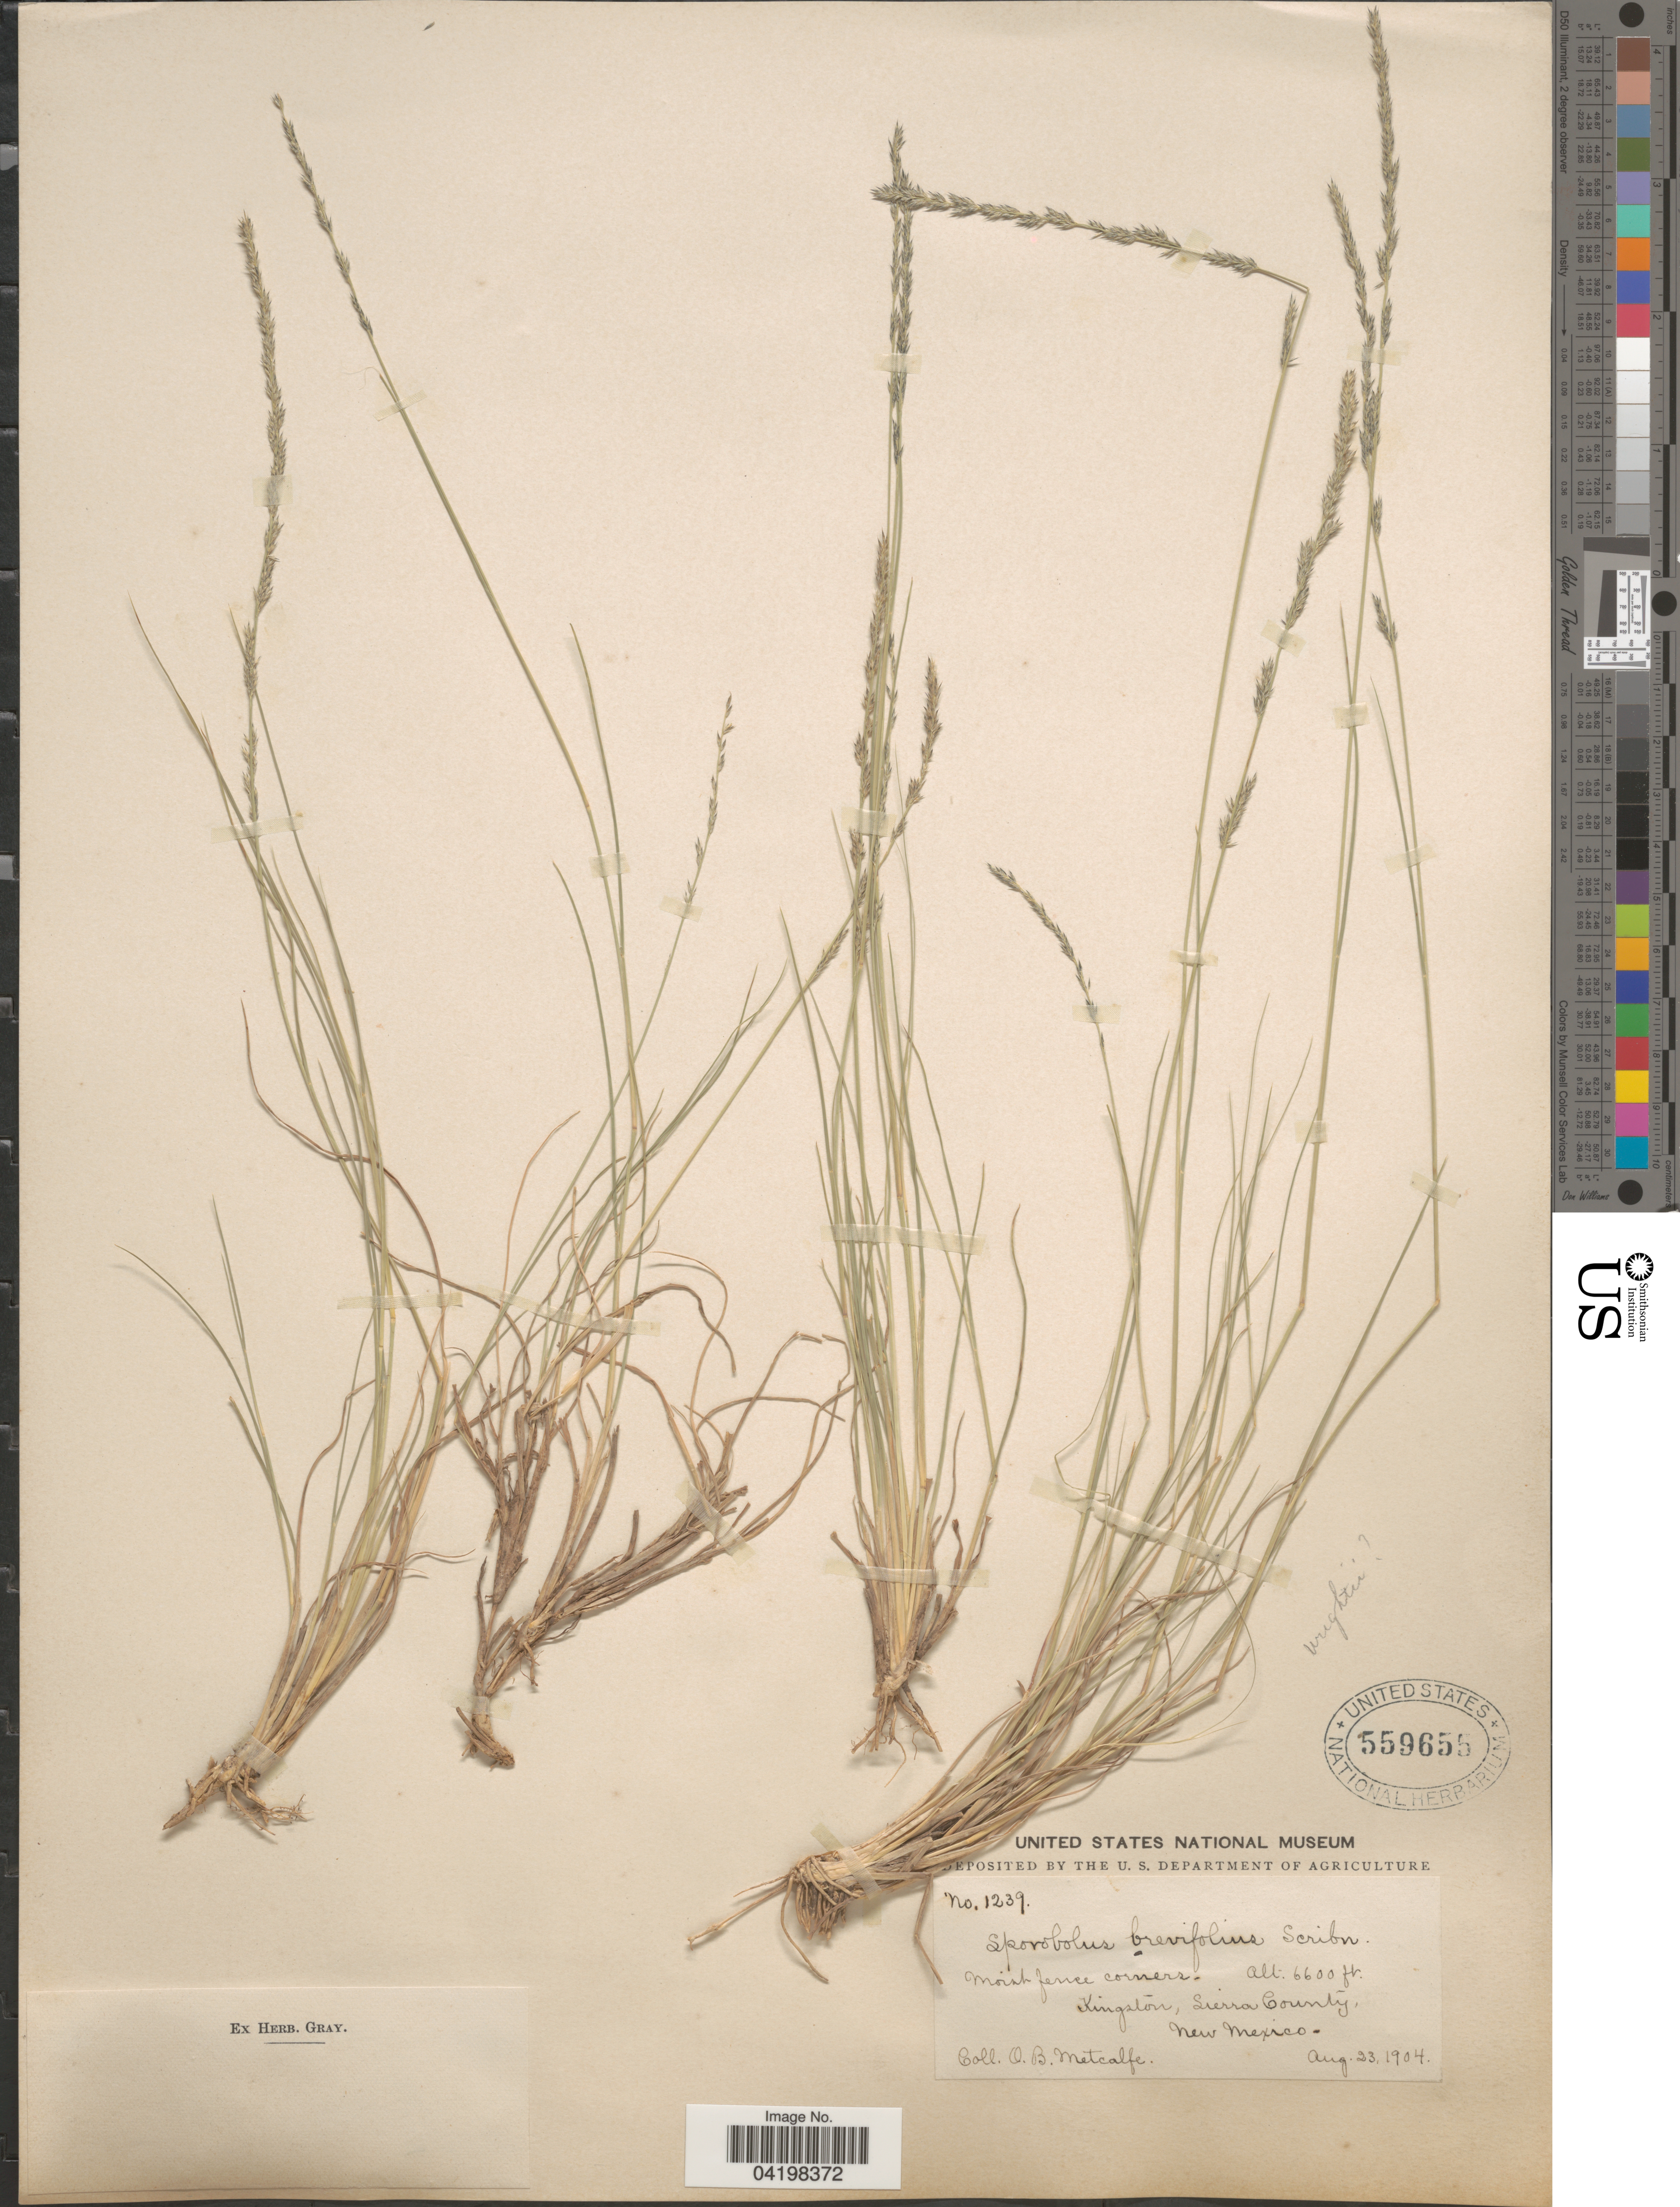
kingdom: Plantae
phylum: Tracheophyta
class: Liliopsida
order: Poales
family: Poaceae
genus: Muhlenbergia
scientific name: Muhlenbergia wrightii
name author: Vasey ex J.M. Coult.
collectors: O. B. Metcalfe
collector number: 1239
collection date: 1904-08-23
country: United States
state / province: New Mexico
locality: Kingston, Sierra County.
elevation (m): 2012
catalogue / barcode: US 559655